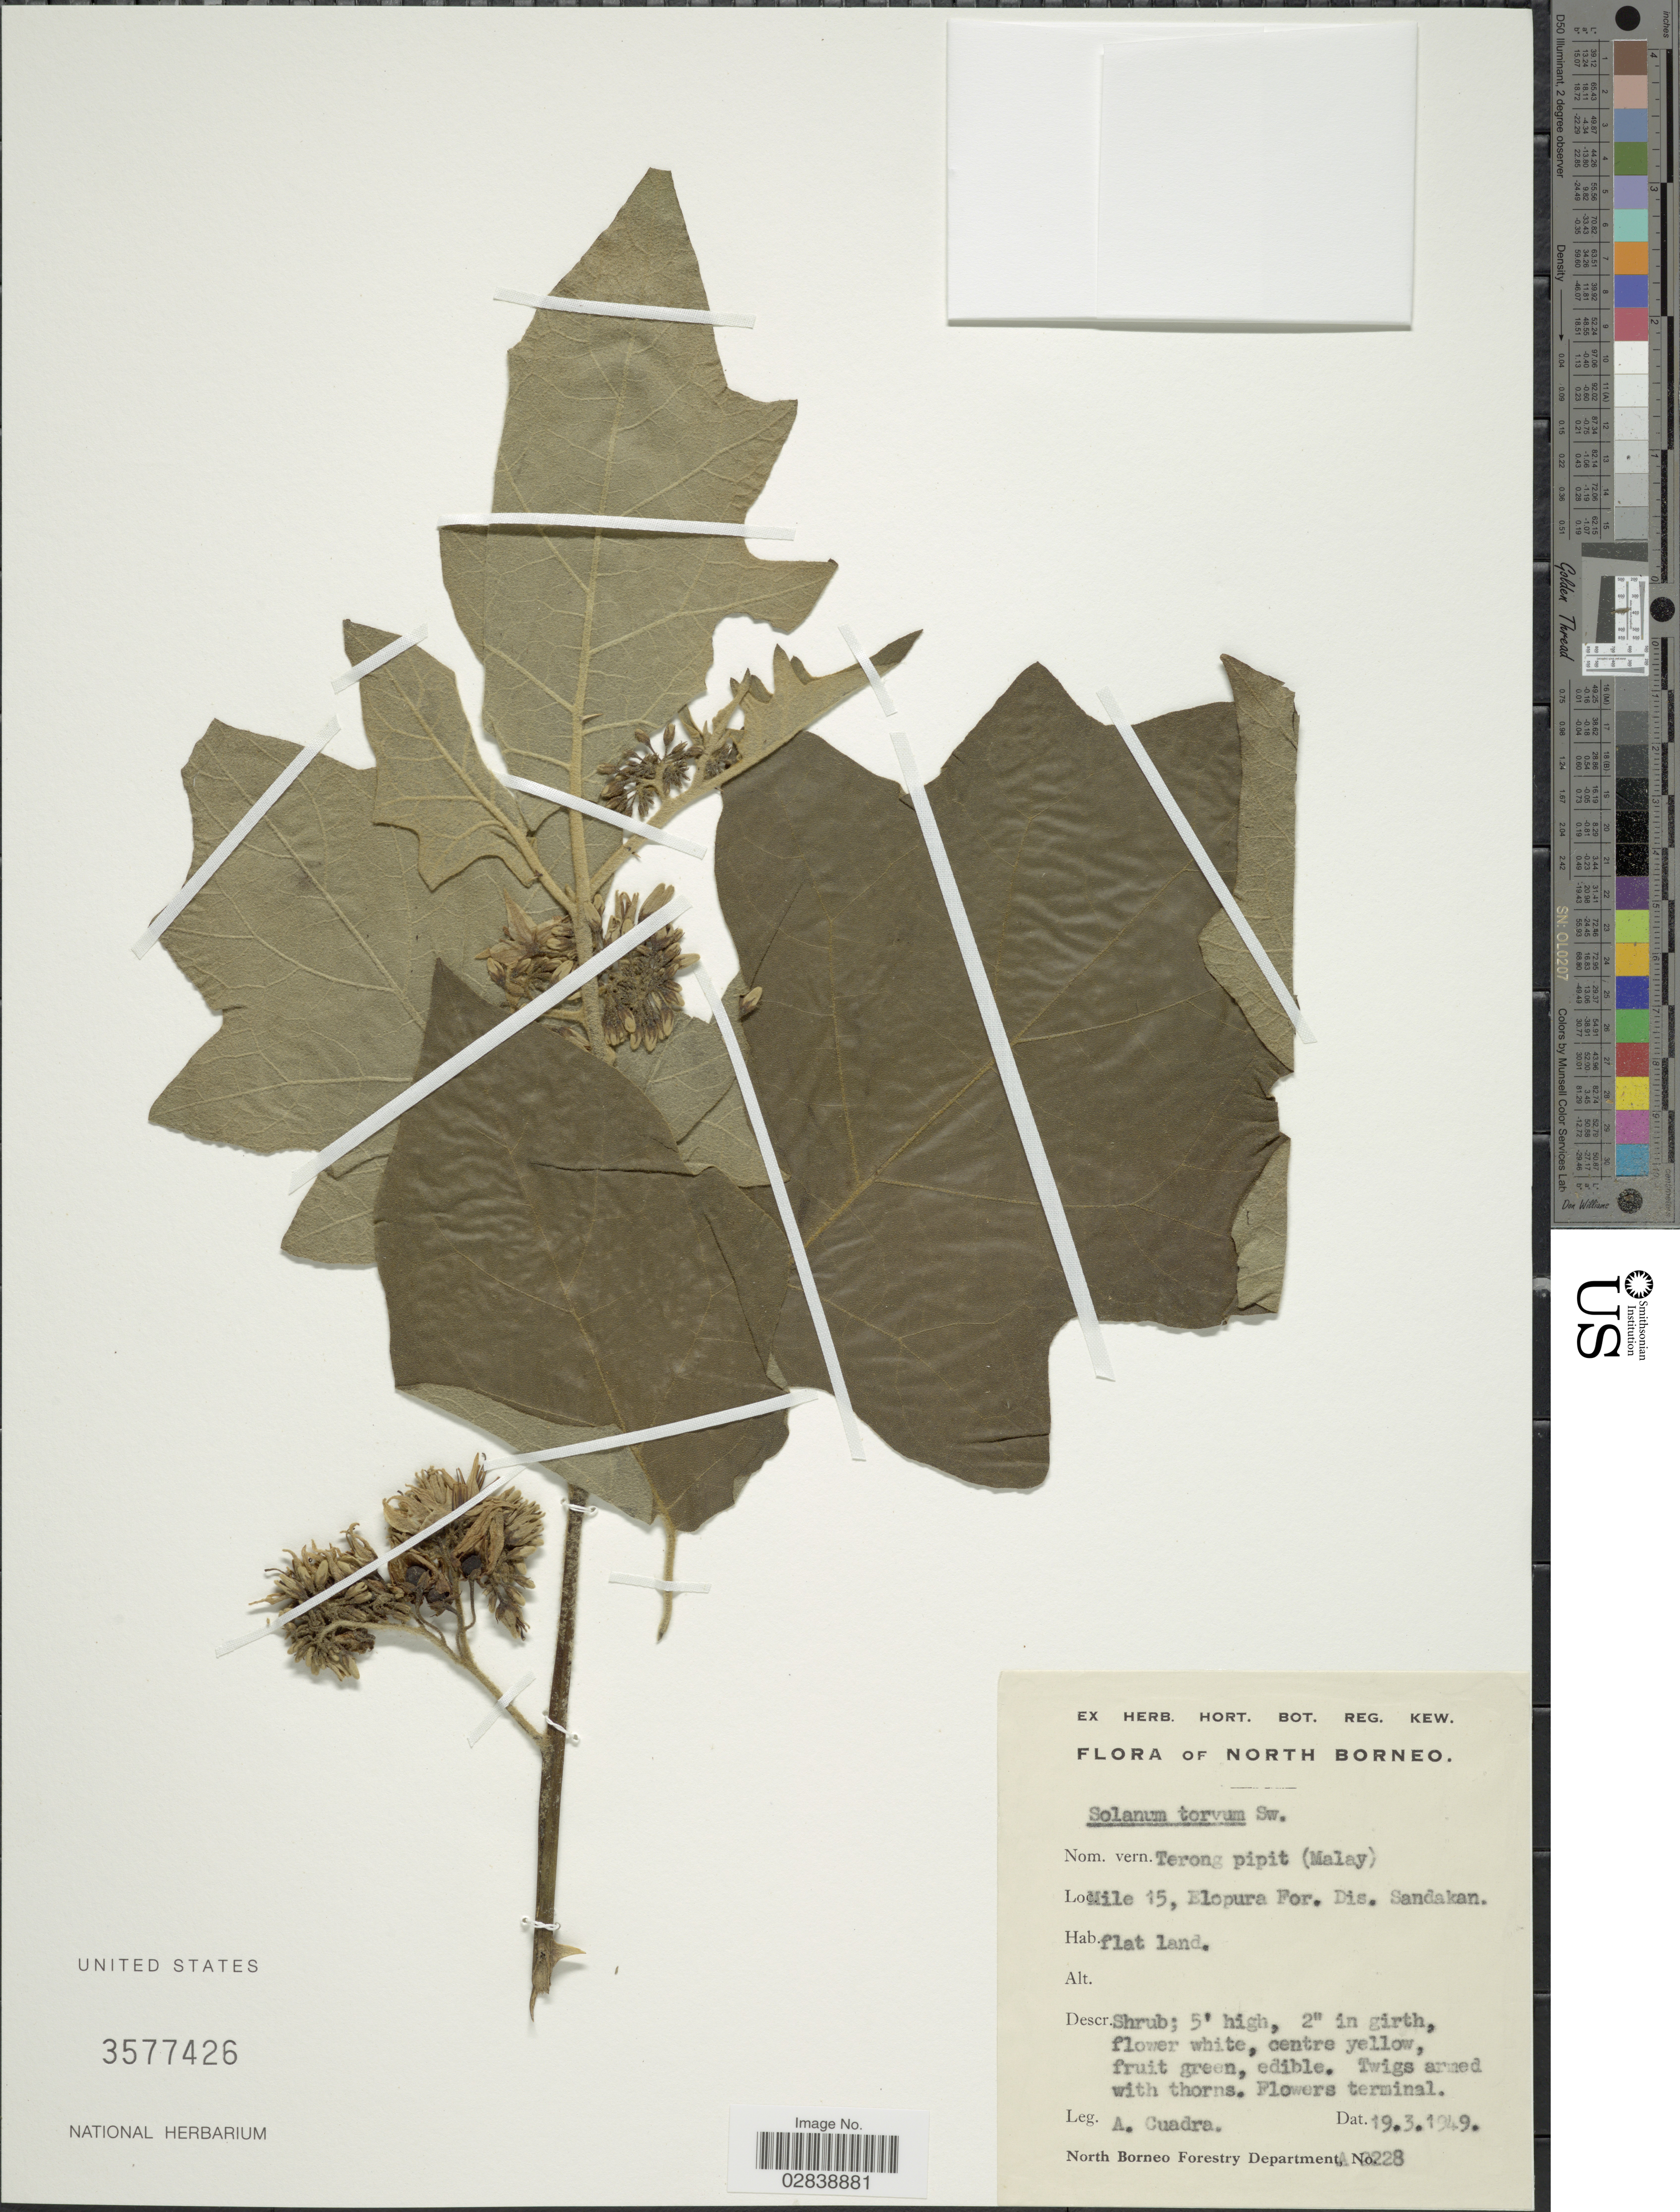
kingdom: Plantae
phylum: Tracheophyta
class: Magnoliopsida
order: Solanales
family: Solanaceae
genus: Solanum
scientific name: Solanum torvum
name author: Sw.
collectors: A. Cuadra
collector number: A 2228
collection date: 1949-03-19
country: Malaysia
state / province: Sabah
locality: North Borneo. Mile 15, Elopura For. Dis. Sandakan.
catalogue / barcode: US 3577426